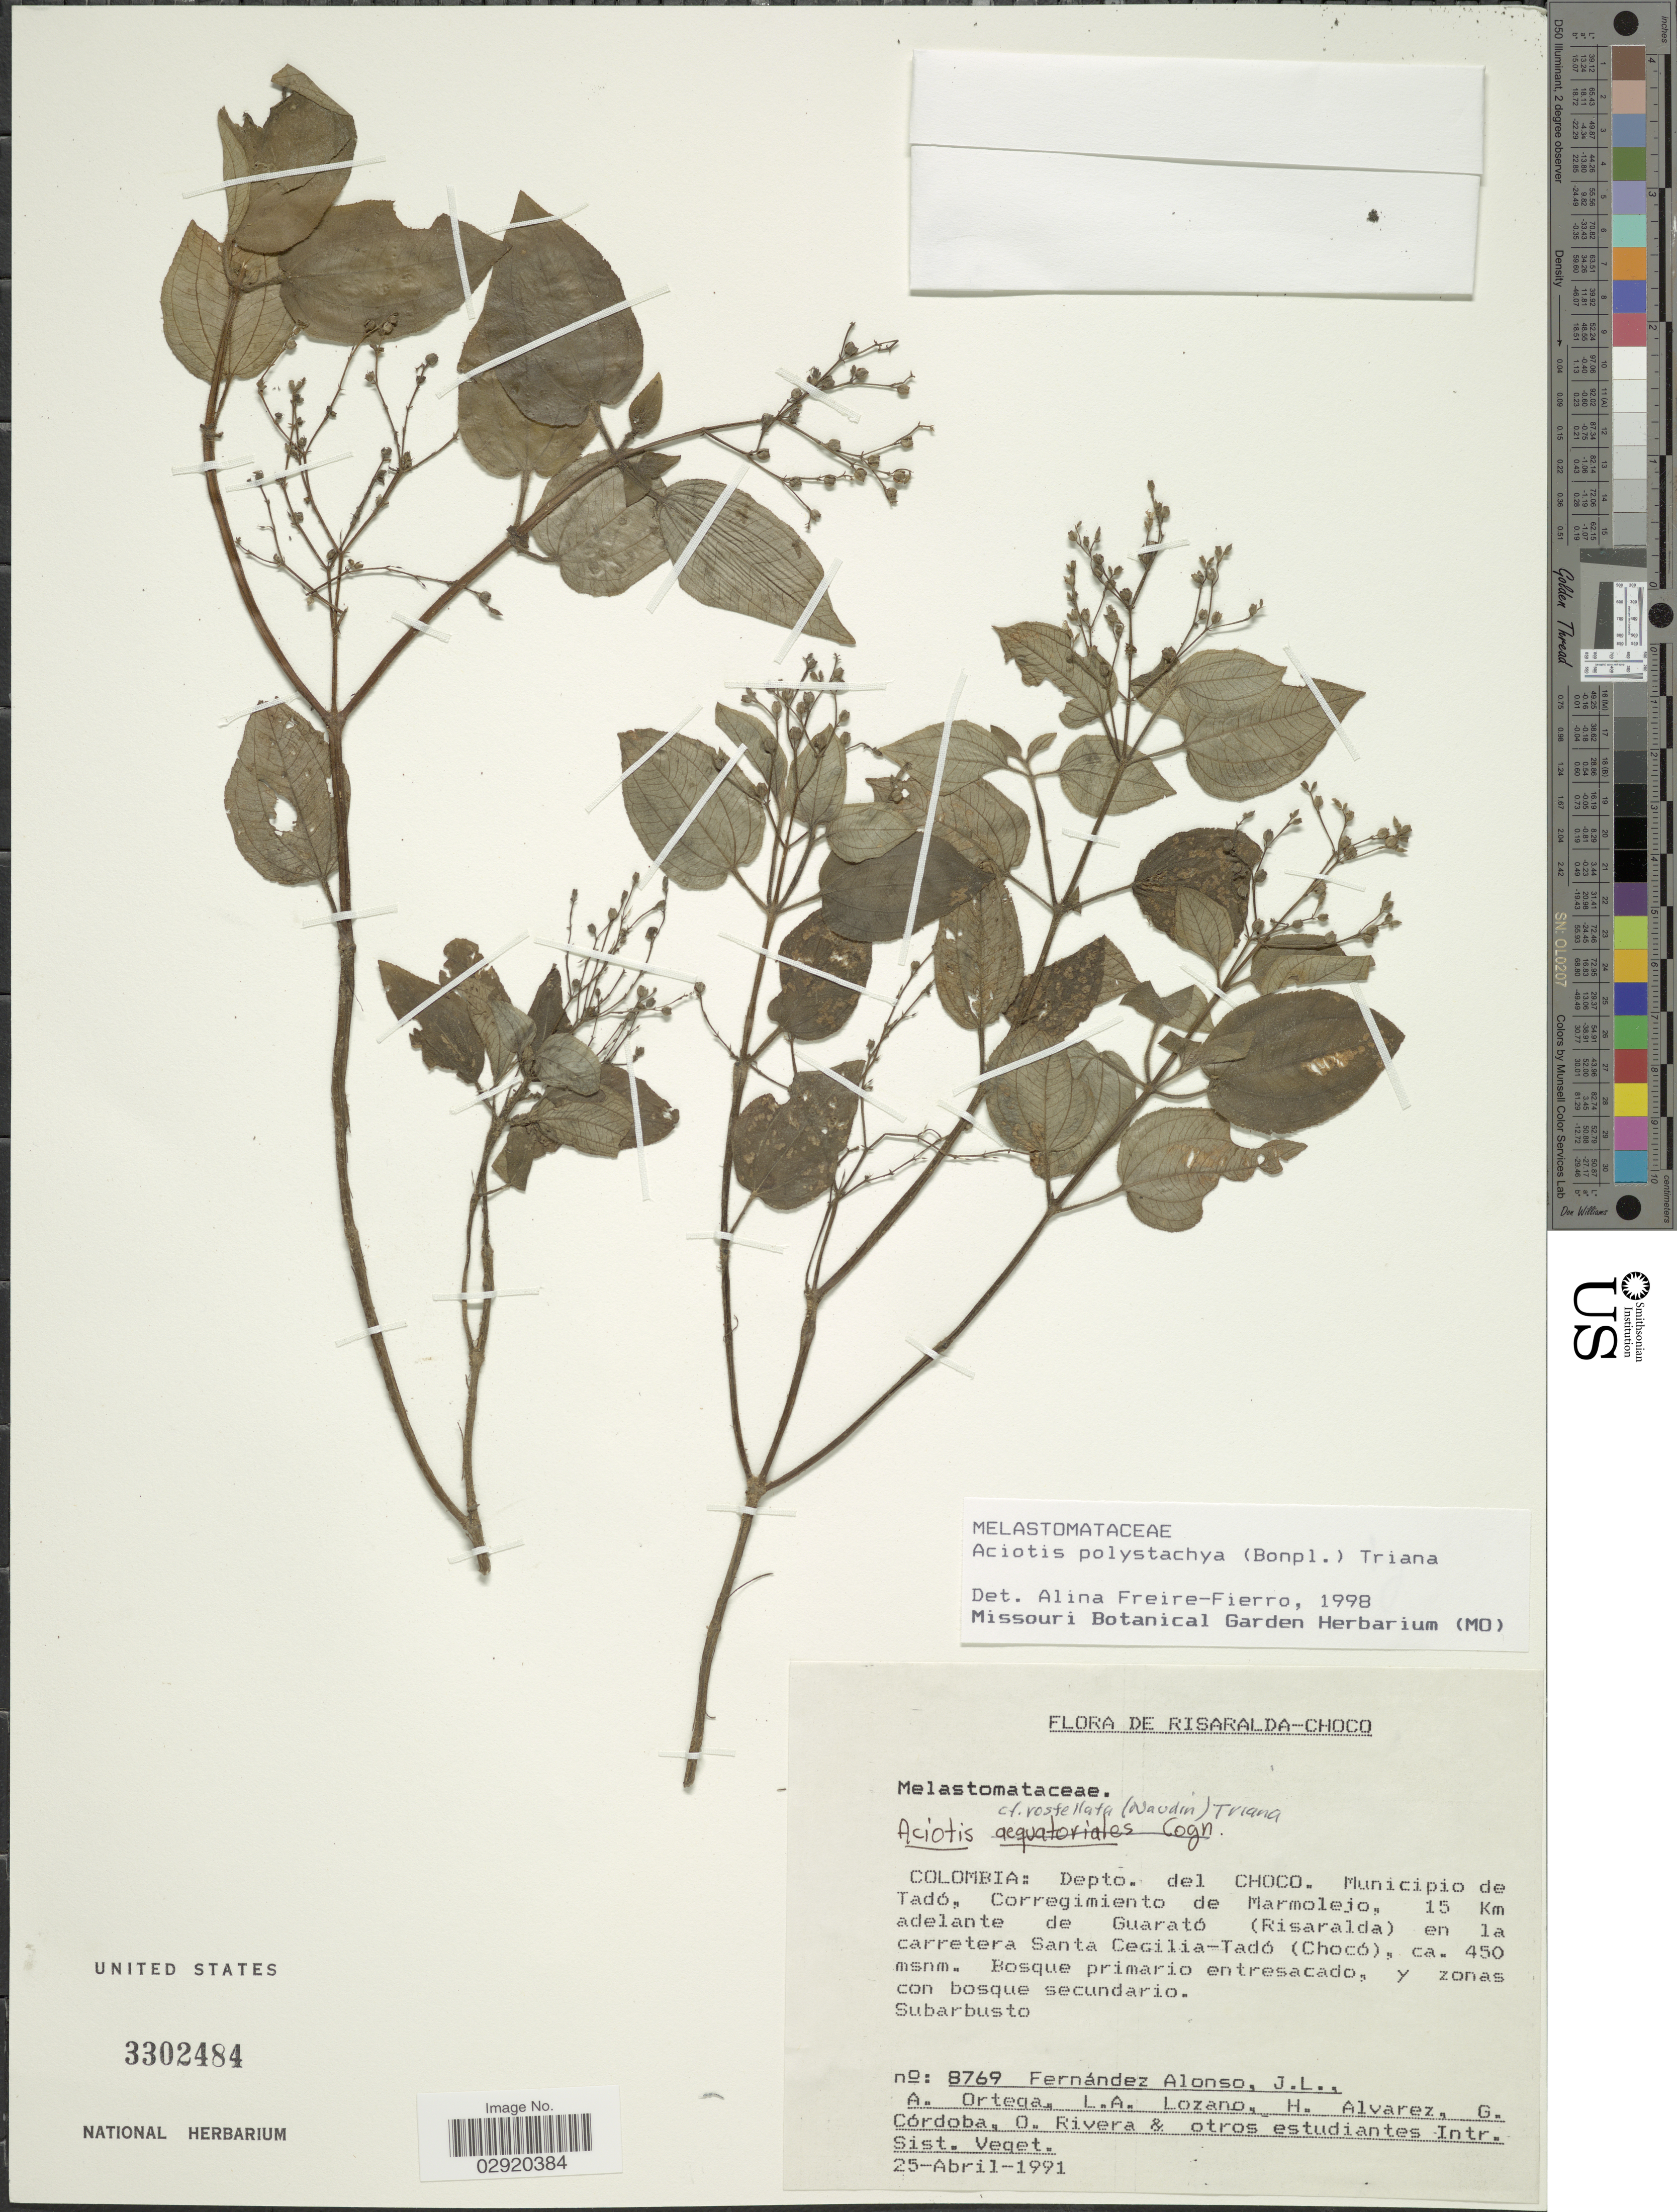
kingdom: Plantae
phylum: Tracheophyta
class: Magnoliopsida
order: Myrtales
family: Melastomataceae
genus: Aciotis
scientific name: Aciotis polystachya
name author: (Bonpl.) Triana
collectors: J. L. Fernández-Alonso, A. Ortega, L. Lozano, H. Alvarez & et al.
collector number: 8769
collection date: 1991-04-25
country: Colombia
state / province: Chocó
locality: Depto. del Choco. Municipio de Tadó, Corregimiento de Marmolejo, 15 Km adelante de Guarató (Risaralda) en la carretera Santa Cecilia-Tadó (Chocó).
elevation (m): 450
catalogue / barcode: US 3302484